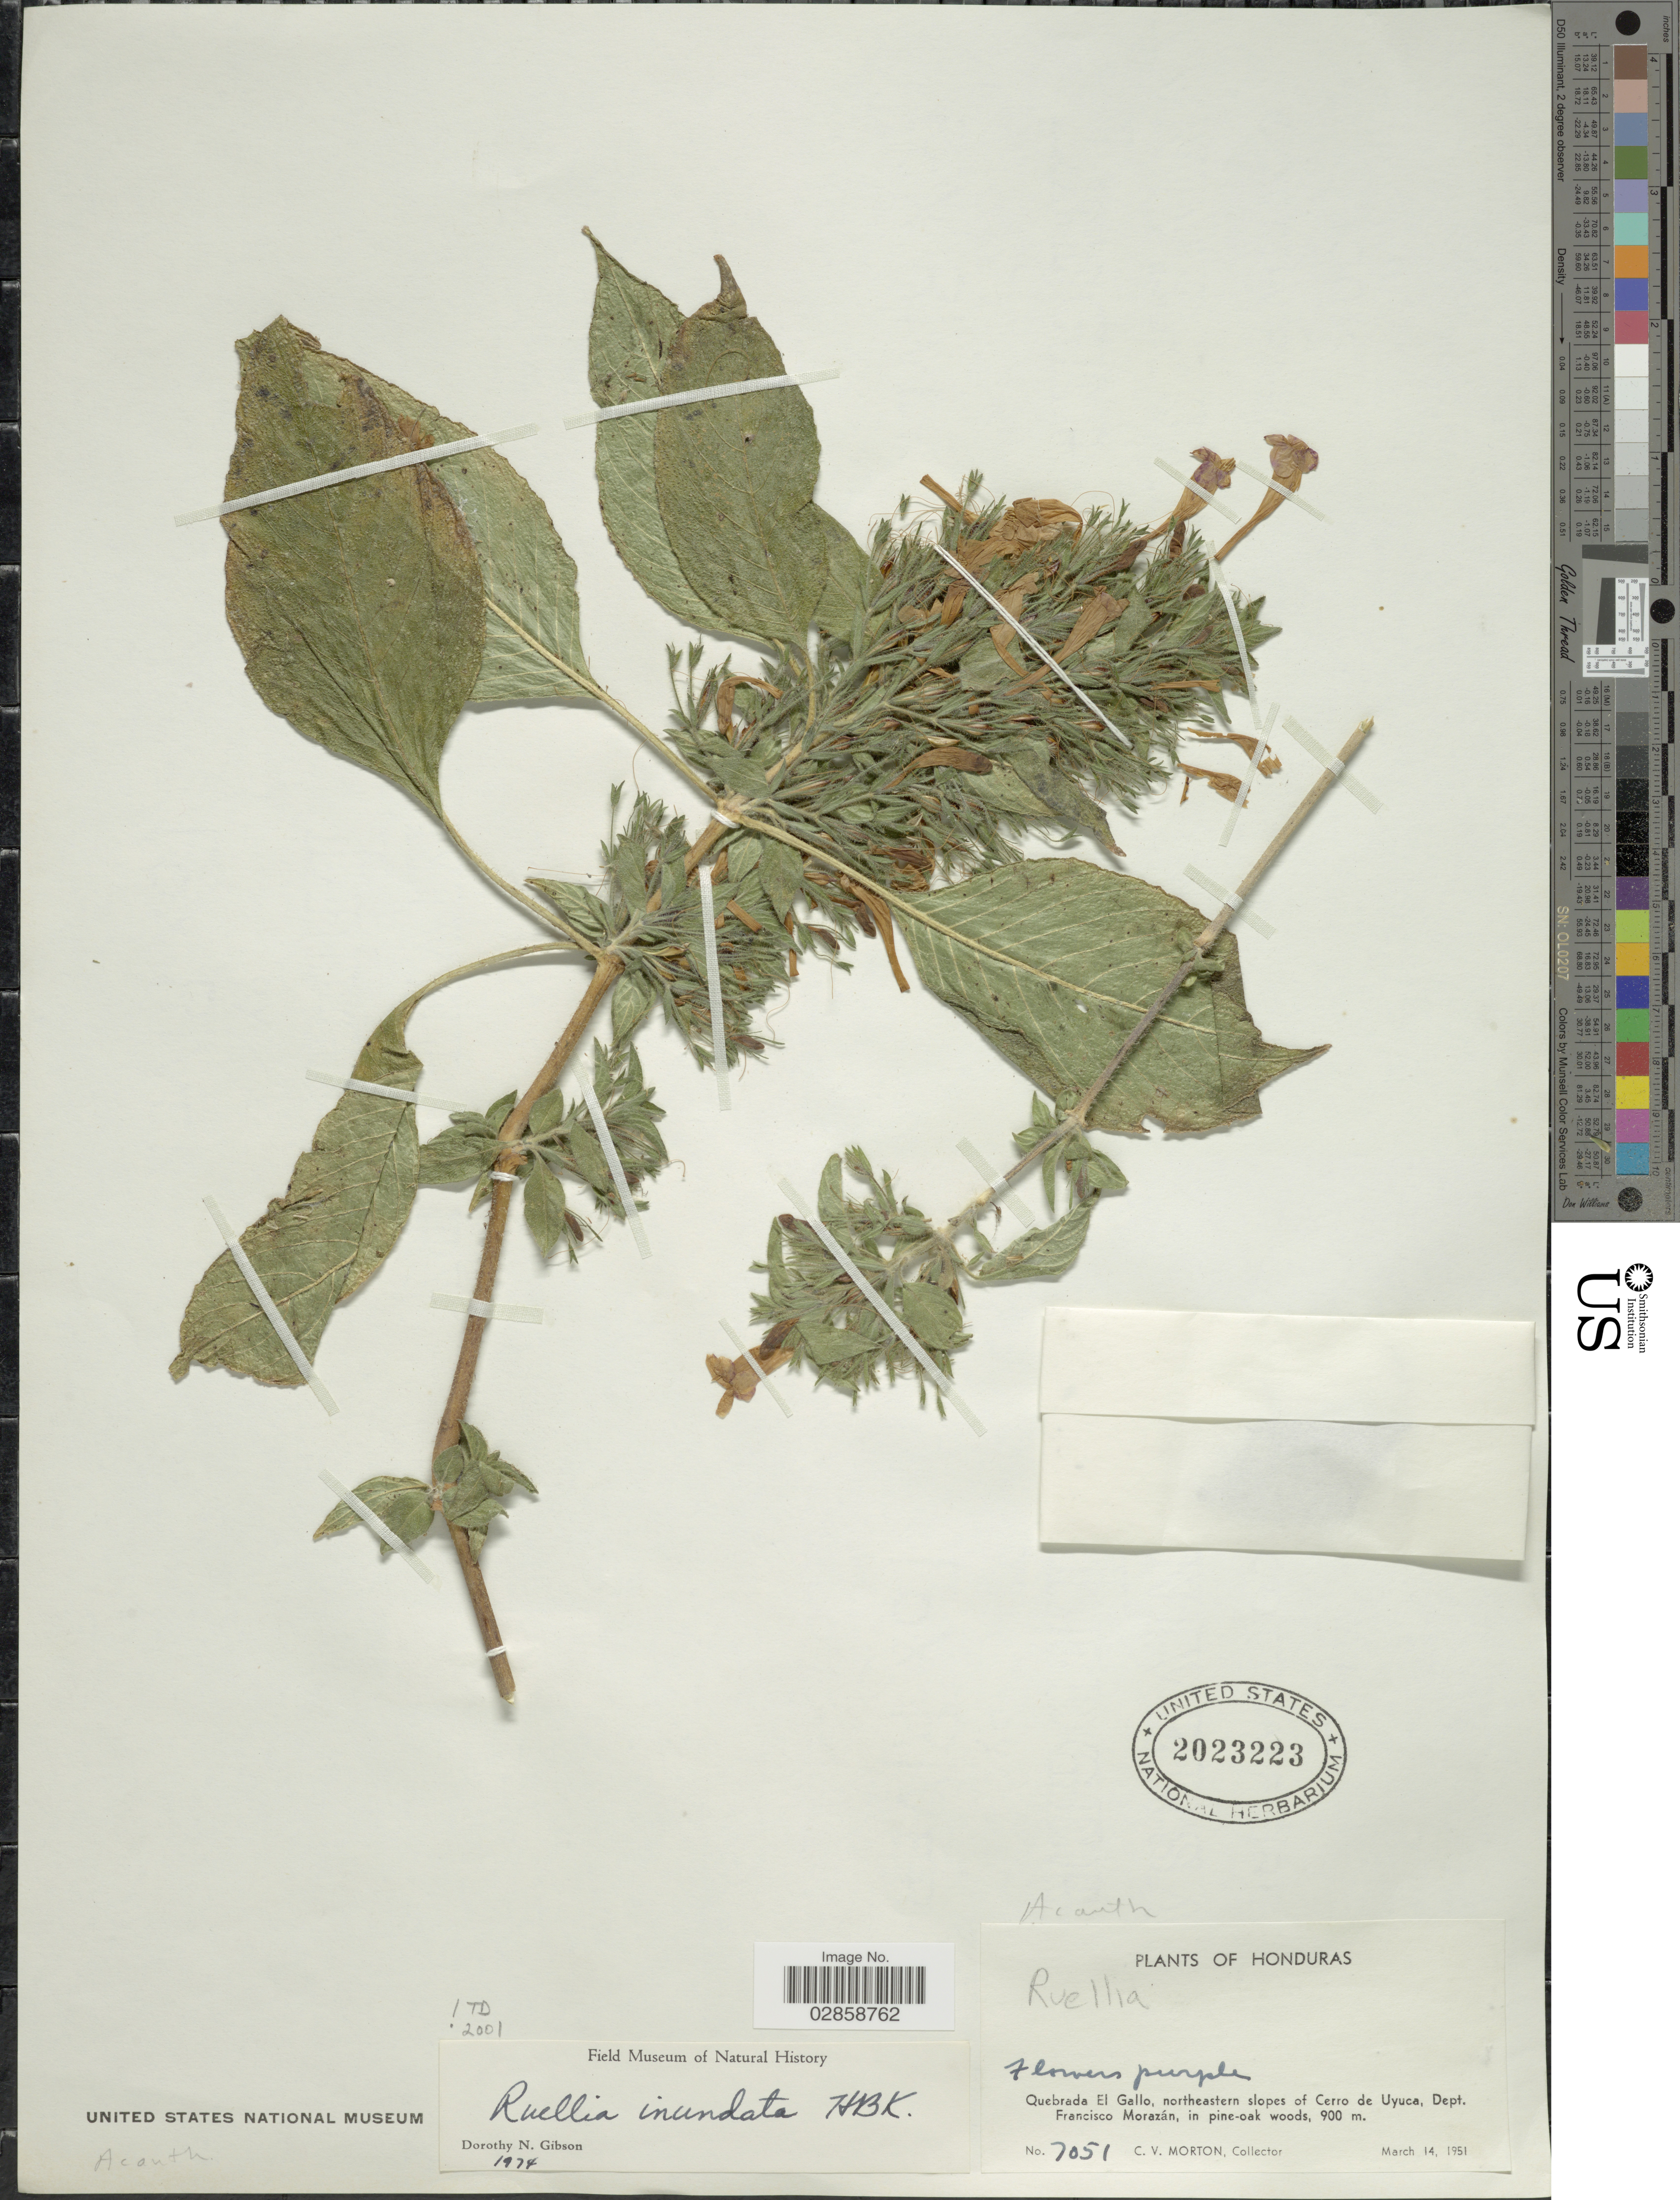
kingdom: Plantae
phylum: Tracheophyta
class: Magnoliopsida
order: Lamiales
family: Acanthaceae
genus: Ruellia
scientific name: Ruellia inundata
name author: Kunth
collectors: C. V. Morton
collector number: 7051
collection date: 1951-03-14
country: Honduras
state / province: Fco. Morazán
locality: Quebrada El Gallo, northeastern slopes of Cerro de Uyuca, Dept. Francisco Morazán.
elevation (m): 900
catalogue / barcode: US 2023223